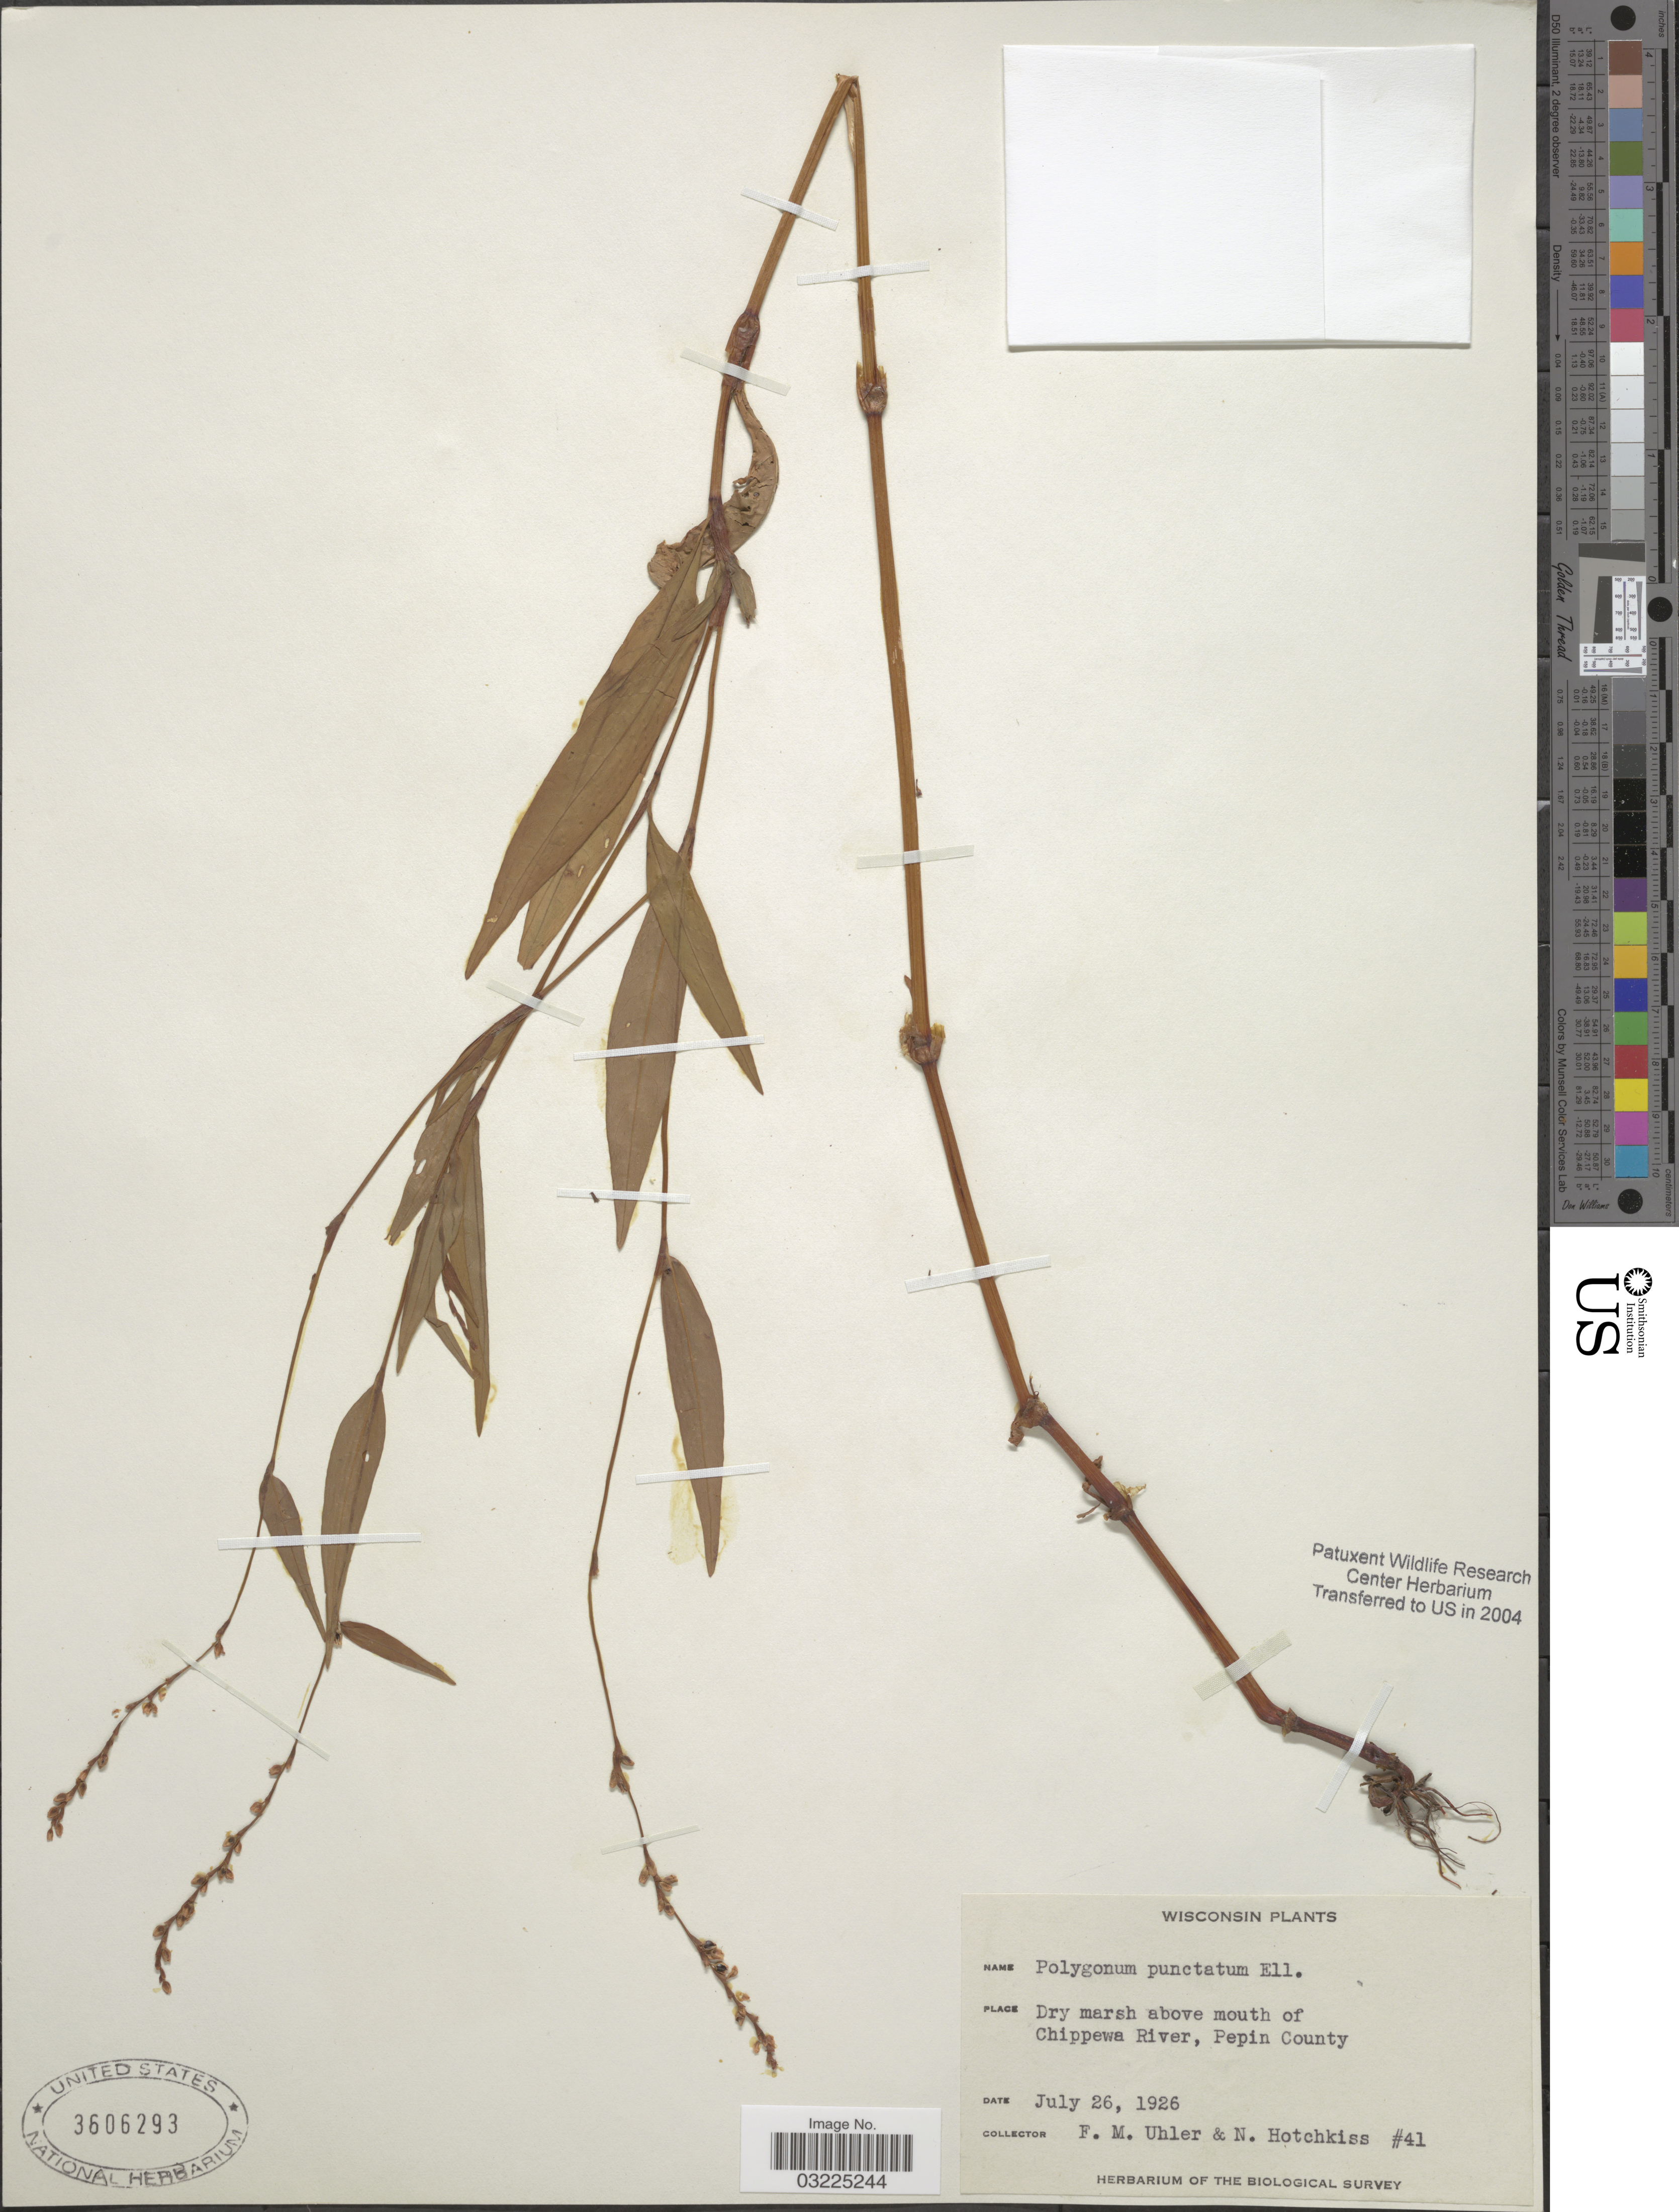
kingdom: Plantae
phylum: Tracheophyta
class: Magnoliopsida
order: Caryophyllales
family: Polygonaceae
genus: Persicaria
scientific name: Persicaria punctata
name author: (Elliott) Small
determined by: Atha, D. E.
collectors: F. M. Uhler & N. Hotchkiss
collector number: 41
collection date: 1926-07-26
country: United States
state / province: Wisconsin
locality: Dry marsh above mouth of Chippewa River, Pepin County.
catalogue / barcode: US 3606293